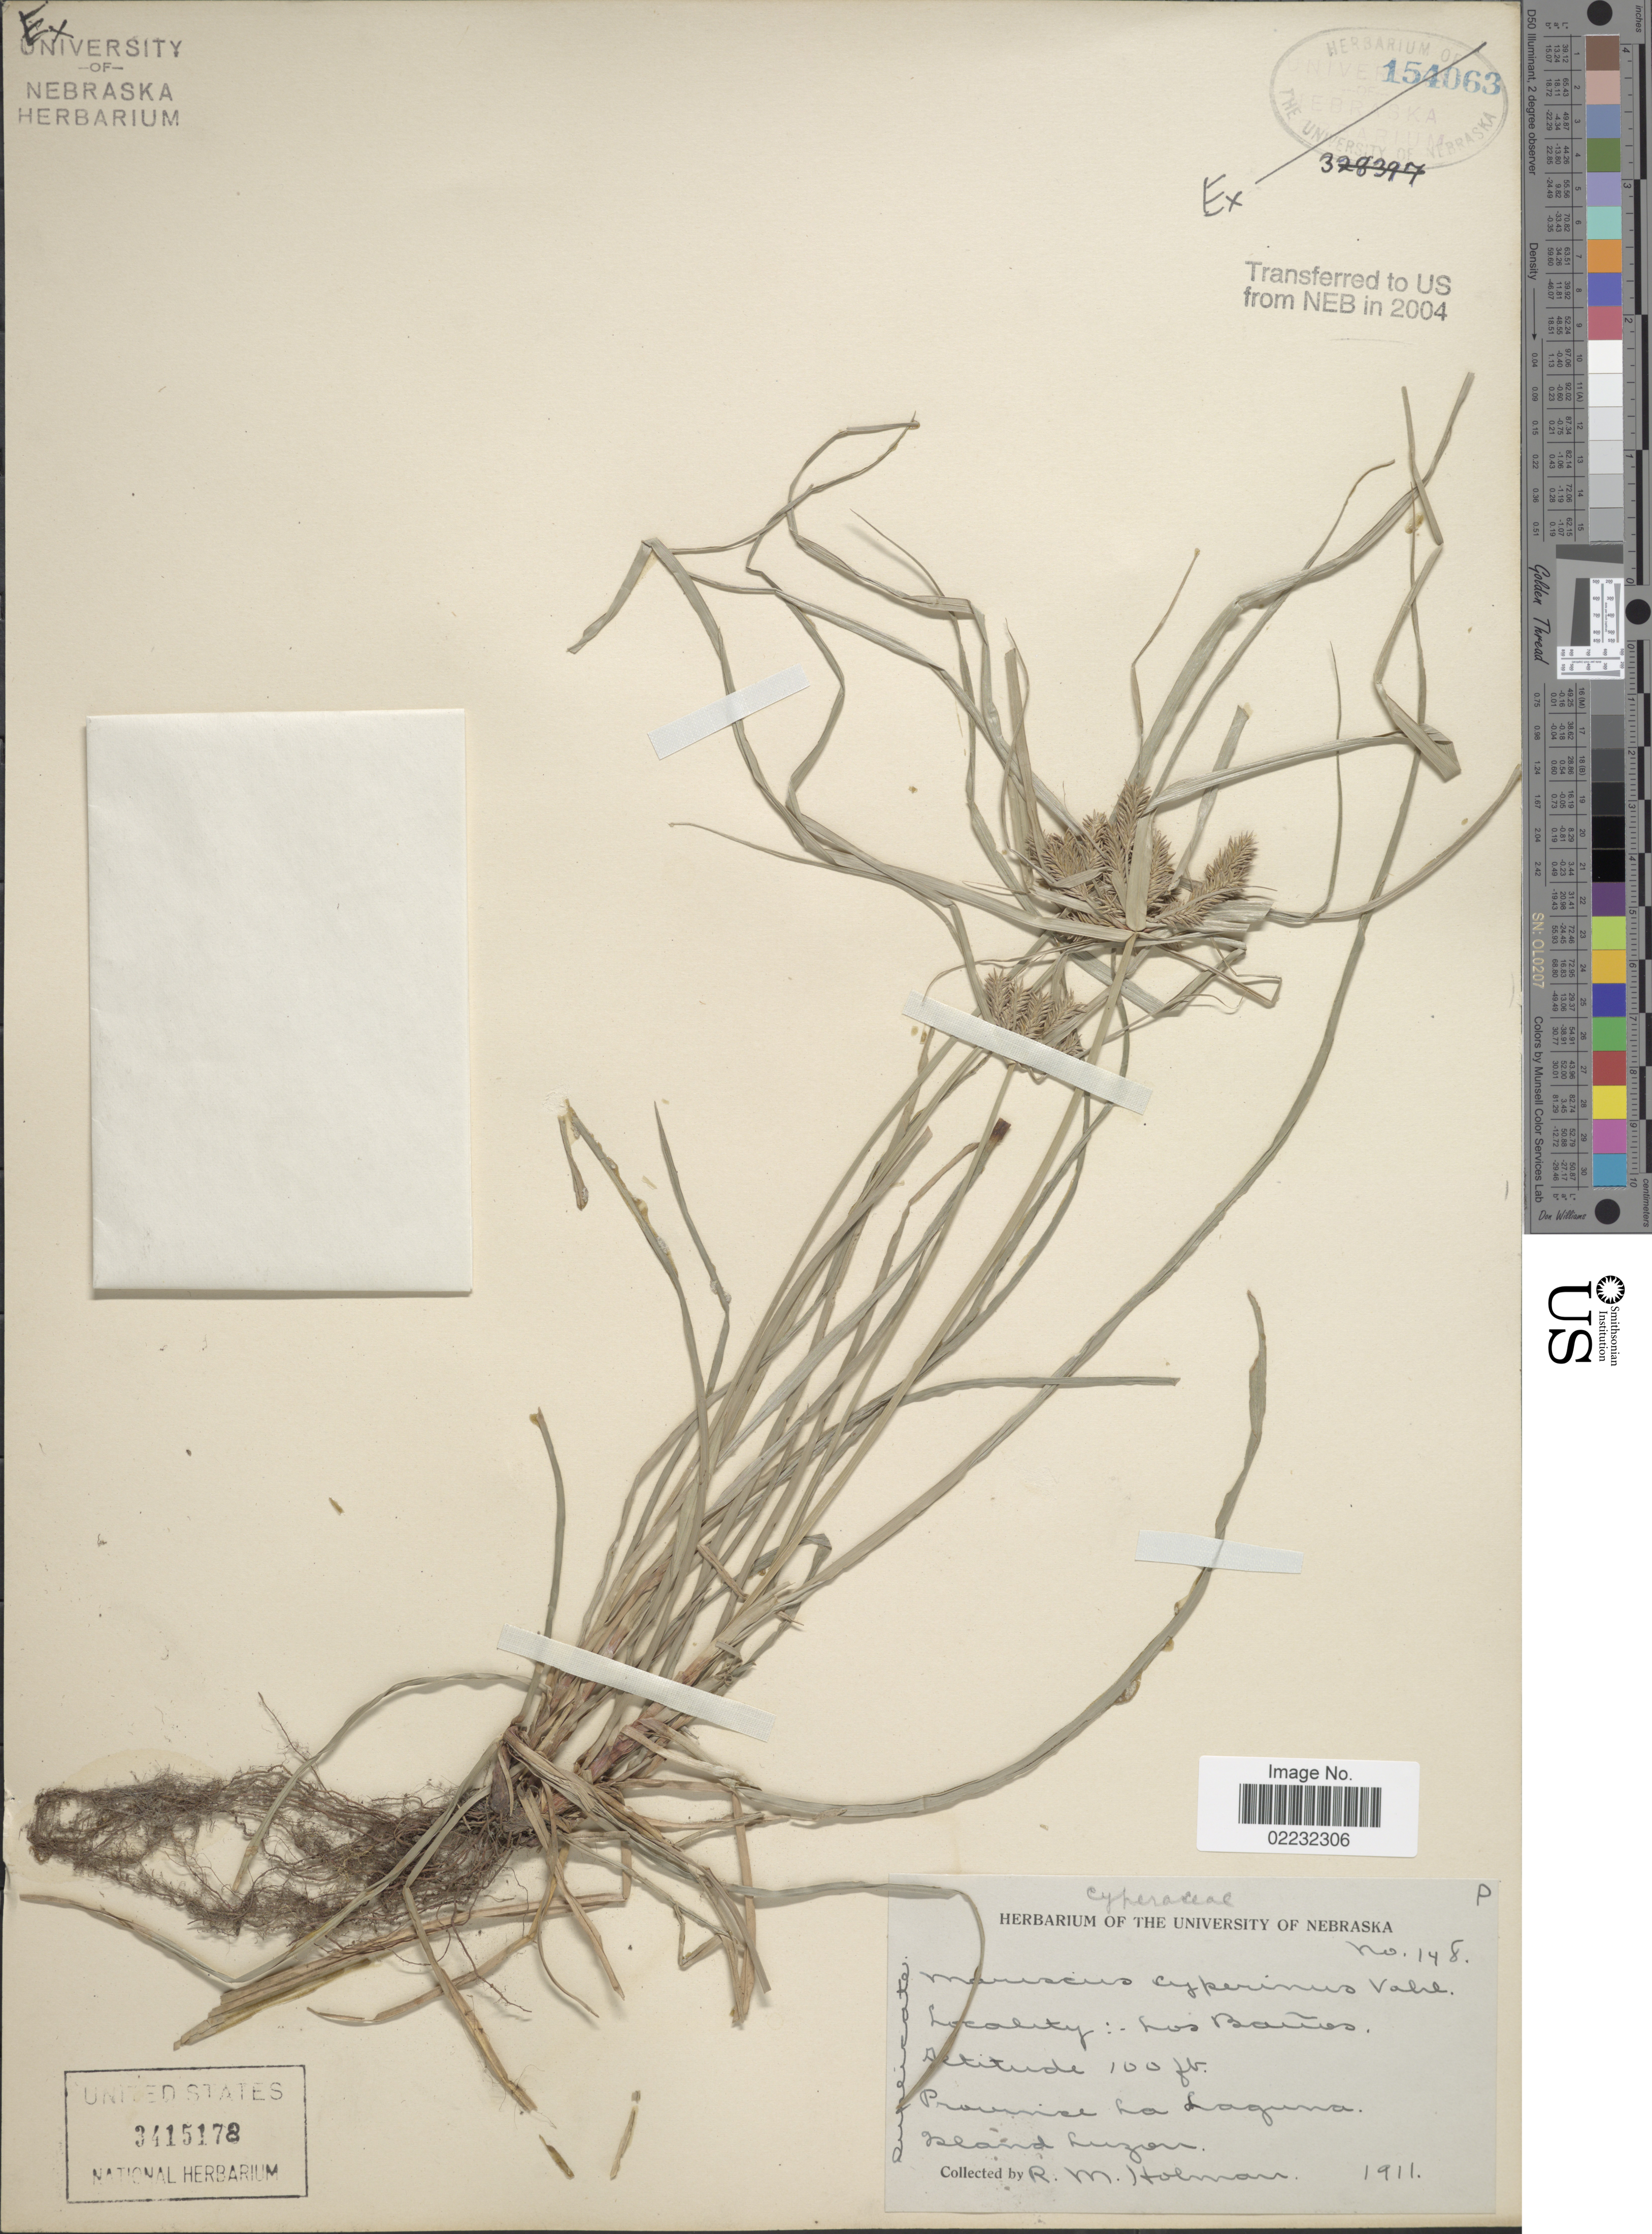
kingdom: Plantae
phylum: Tracheophyta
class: Liliopsida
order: Poales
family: Cyperaceae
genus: Cyperus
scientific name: Cyperus cyperinus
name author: (Retz.) Valck. Sur.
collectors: R. Holman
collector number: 148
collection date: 1911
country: Philippines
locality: Province of La Laguna, Island Luzon, Los Banos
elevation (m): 30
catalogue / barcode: US 3415178